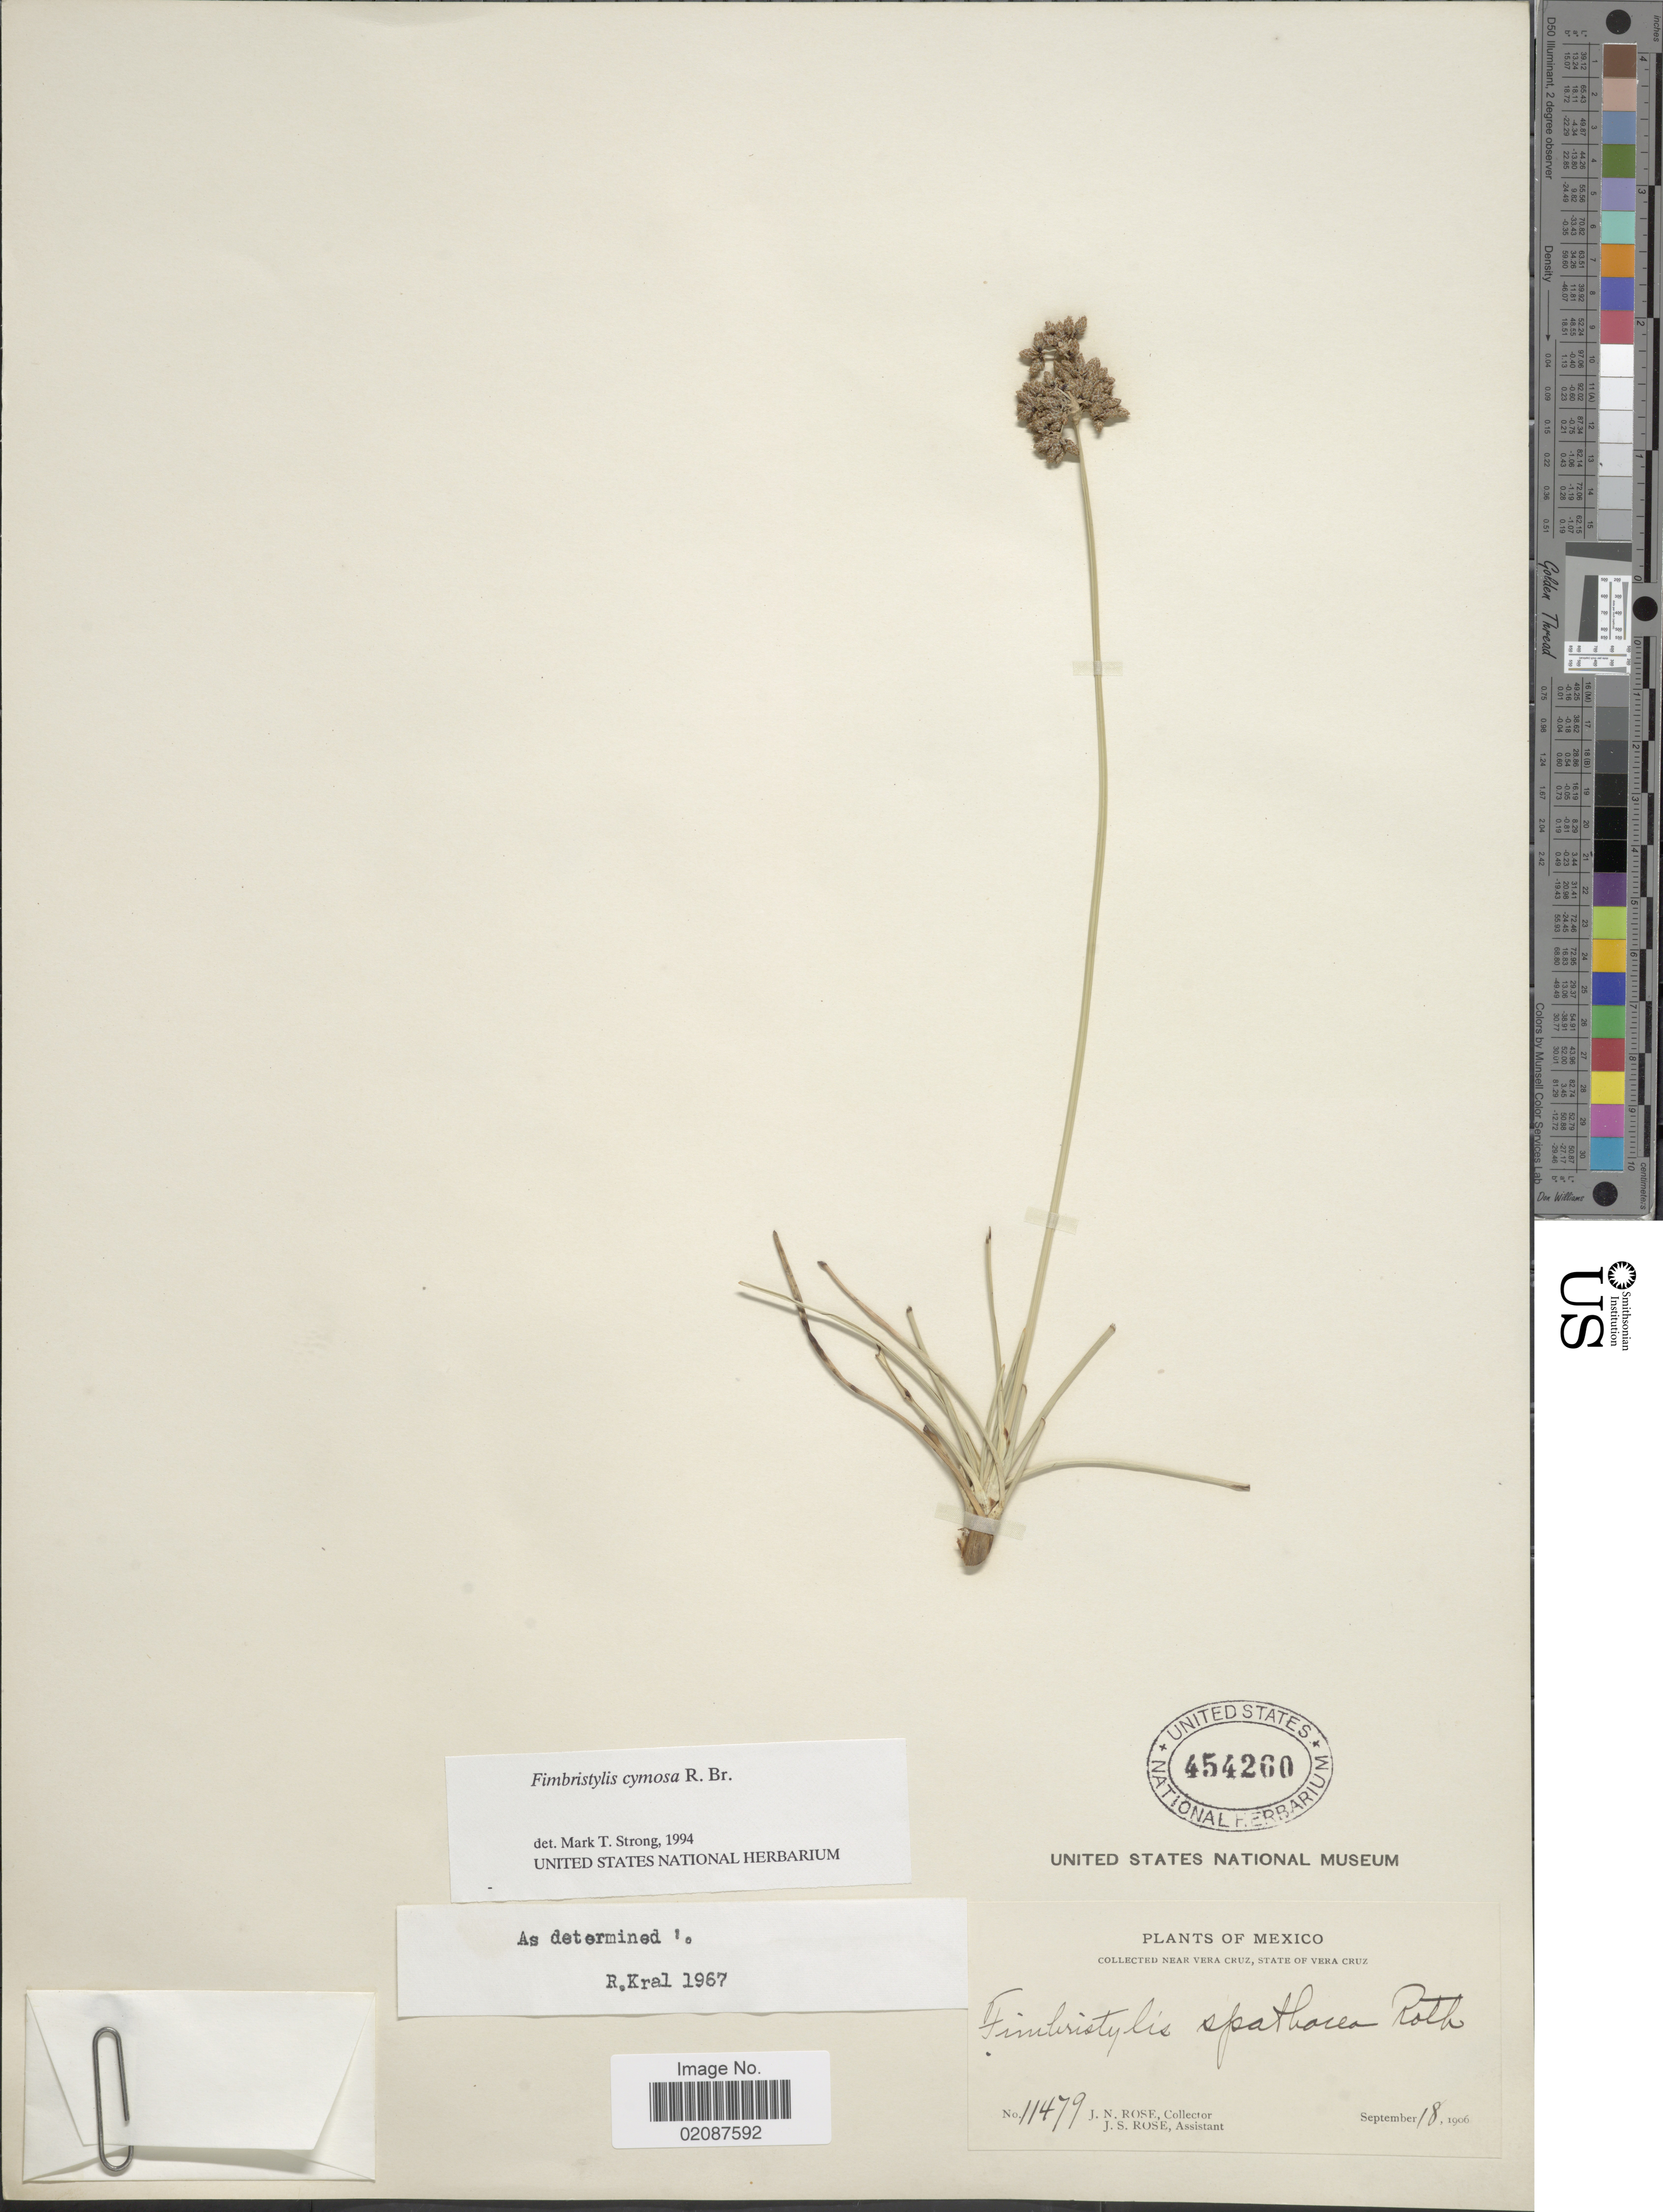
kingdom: Plantae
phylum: Tracheophyta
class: Liliopsida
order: Poales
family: Cyperaceae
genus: Fimbristylis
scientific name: Fimbristylis cymosa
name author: R. Br.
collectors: J. N. Rose & J. S. Rose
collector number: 11479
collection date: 1906-09-18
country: Mexico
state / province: Veracruz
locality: Near Vera Cruz, State of Vera Cruz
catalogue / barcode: US 454260